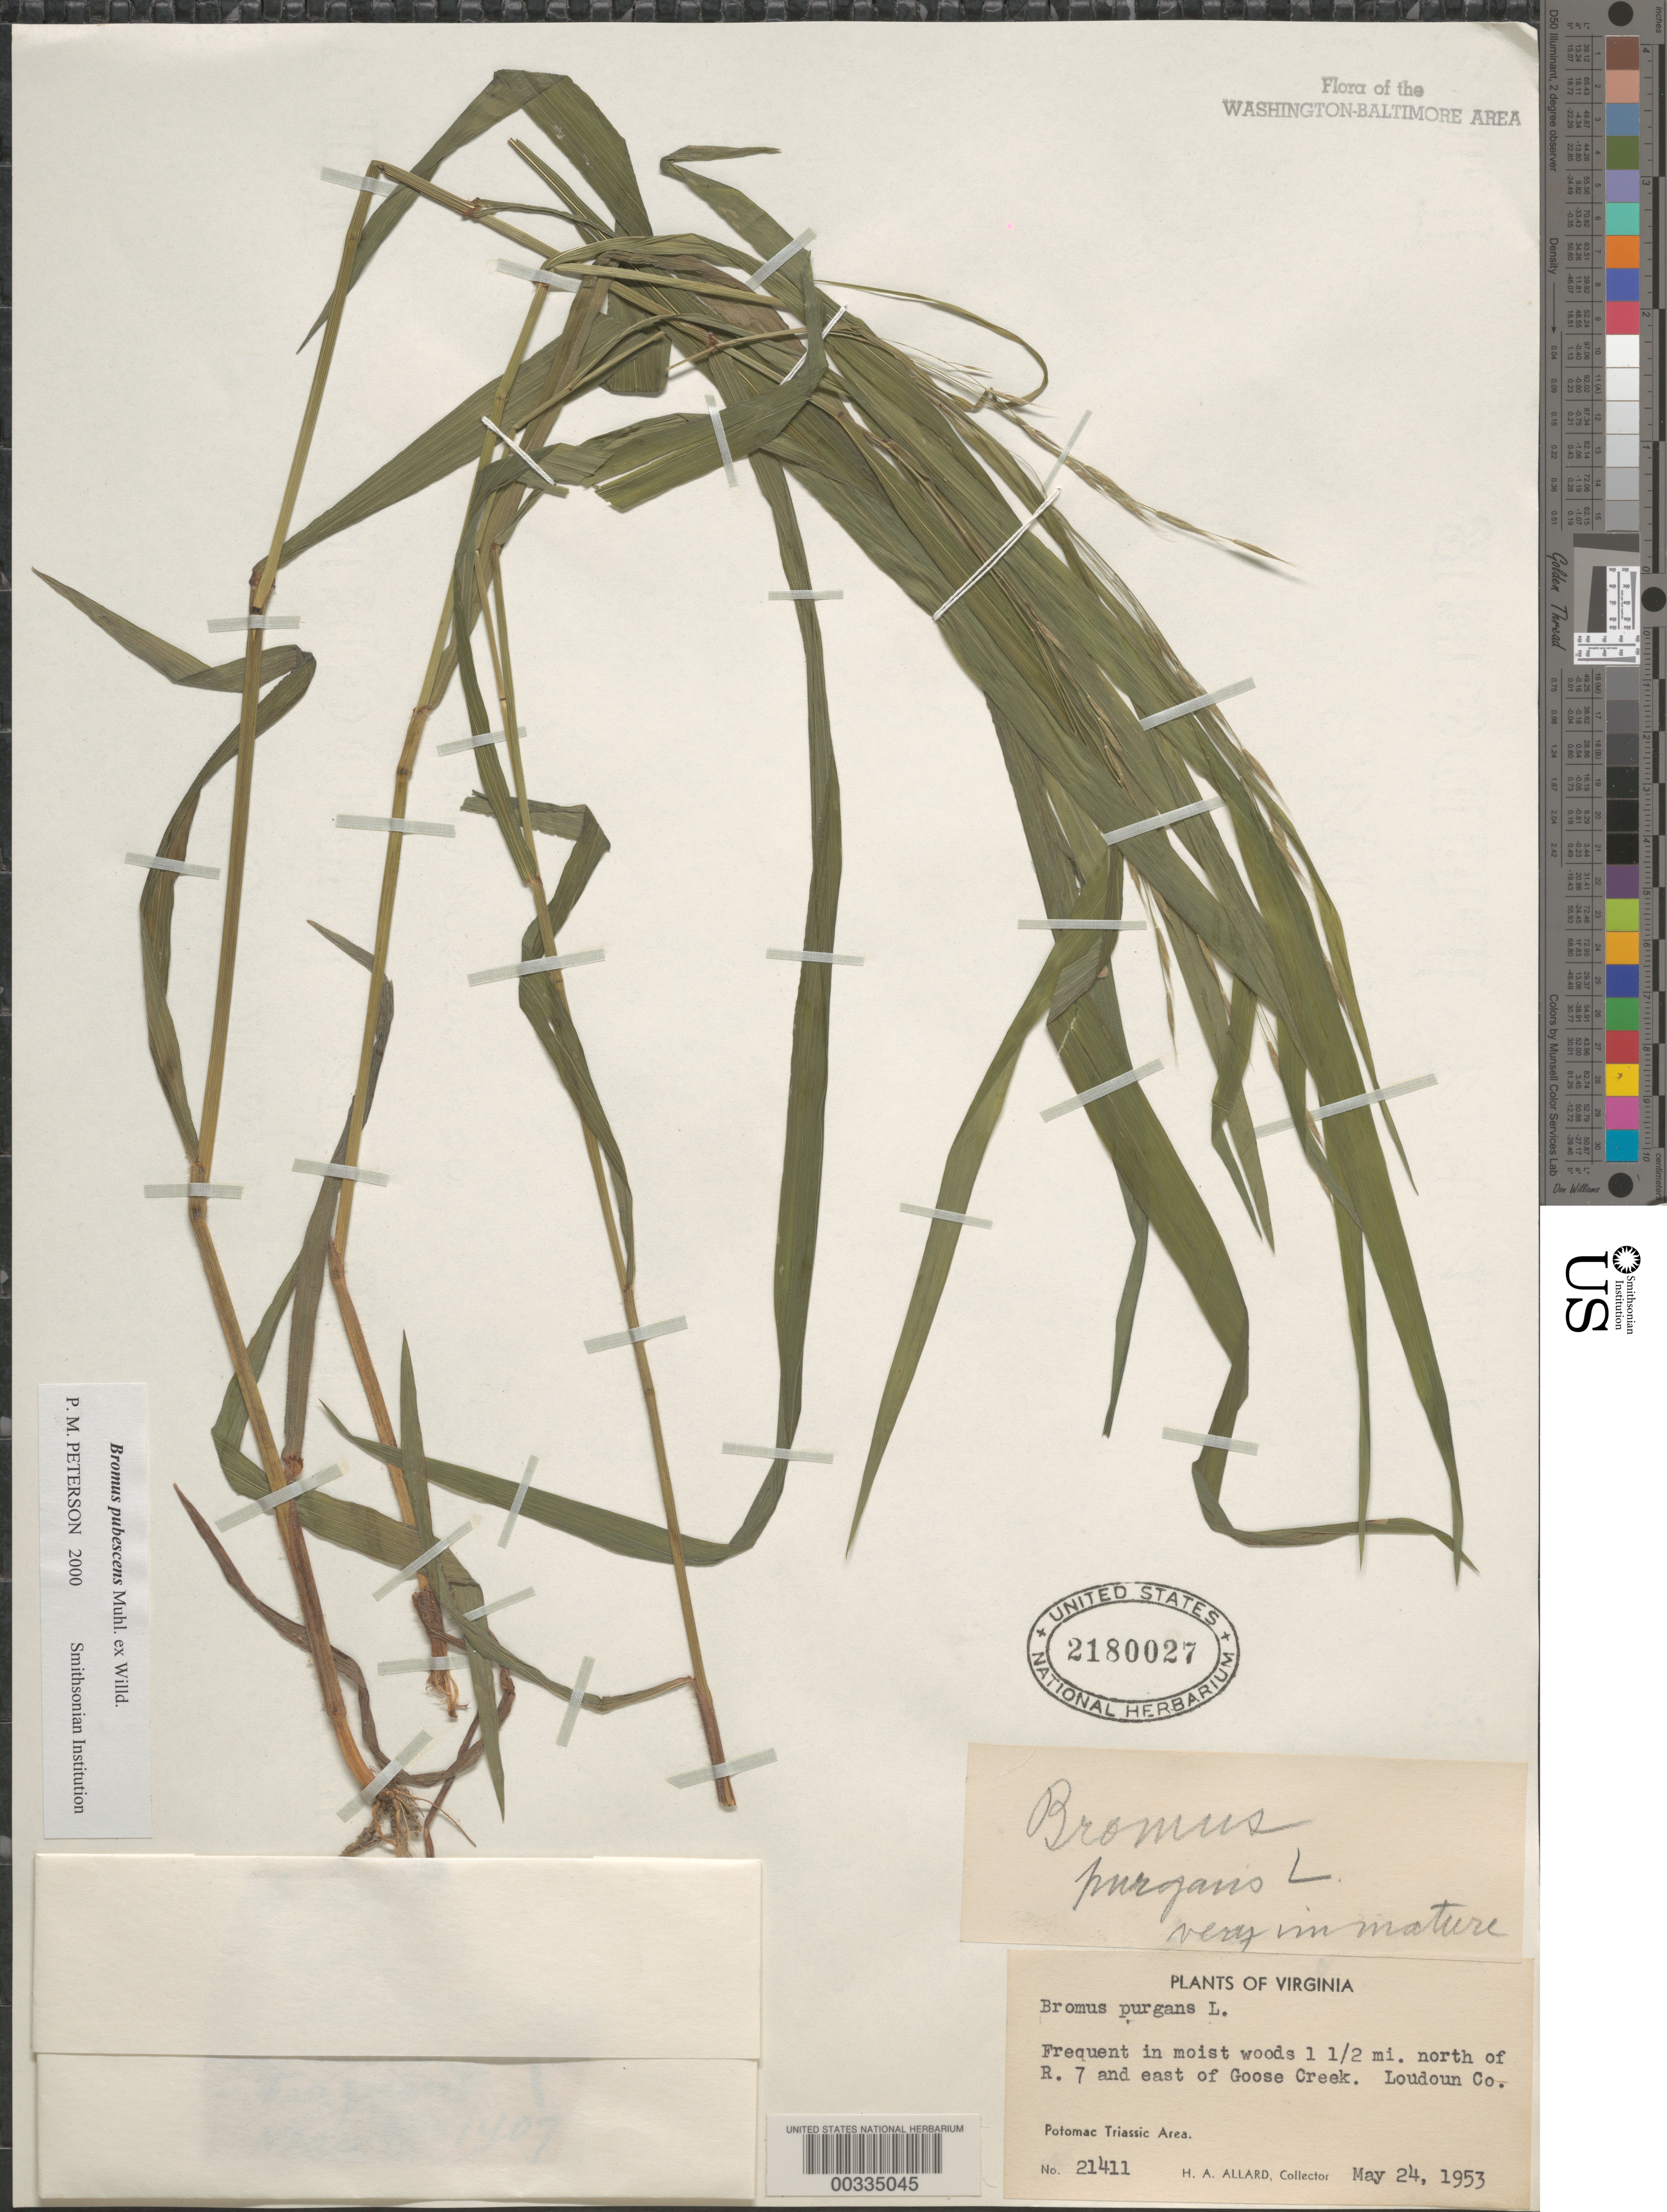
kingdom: Plantae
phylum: Tracheophyta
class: Liliopsida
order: Poales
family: Poaceae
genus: Bromus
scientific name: Bromus pubescens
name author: Muhl. ex Willd.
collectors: H. A. Allard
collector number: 21411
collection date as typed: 24 May 1953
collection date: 1953-05-24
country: United States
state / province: Virginia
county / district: Loudoun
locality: North of Route 7 and east of Goose Creek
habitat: In moist woods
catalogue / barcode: US 2180027